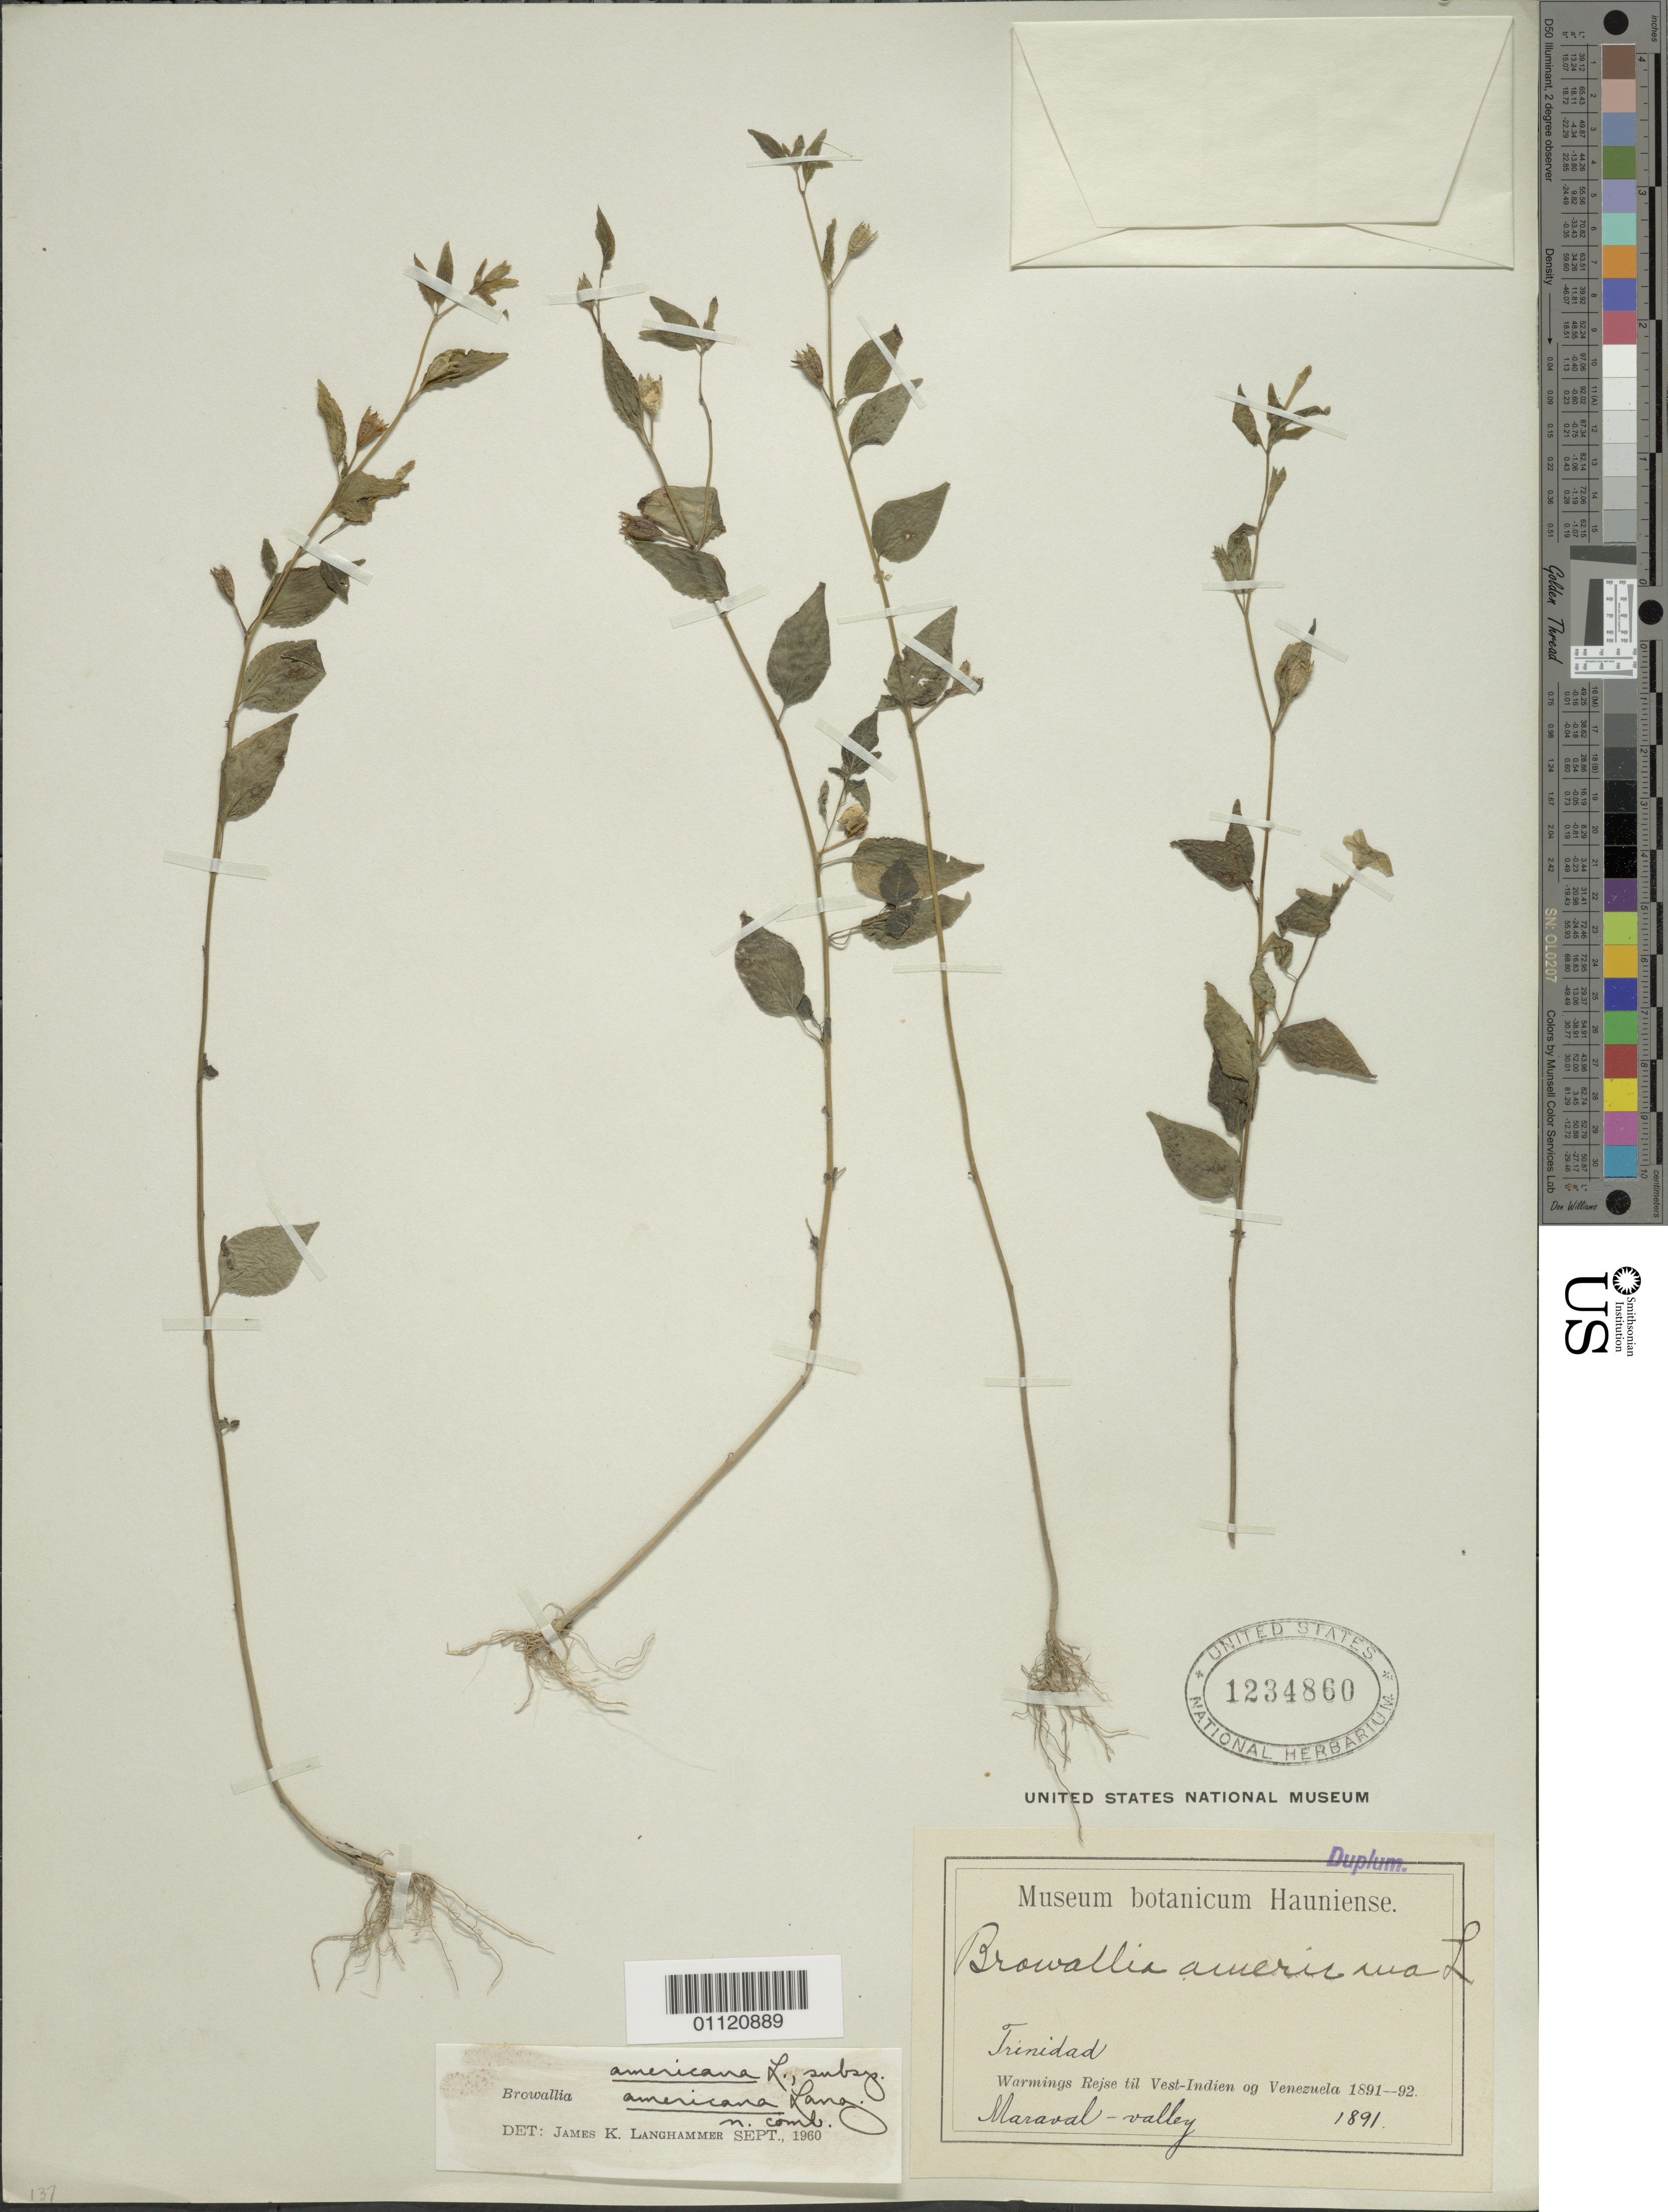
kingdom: Plantae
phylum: Tracheophyta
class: Magnoliopsida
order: Solanales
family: Solanaceae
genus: Browallia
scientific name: Browallia americana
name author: L.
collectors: Warming, --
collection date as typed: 01 Jan 1891 to 31 Dec 1891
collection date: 1891-01-01/1891-12-31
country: Trinidad and Tobago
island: Trinidad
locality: Maraval - valley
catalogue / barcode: US 1234860